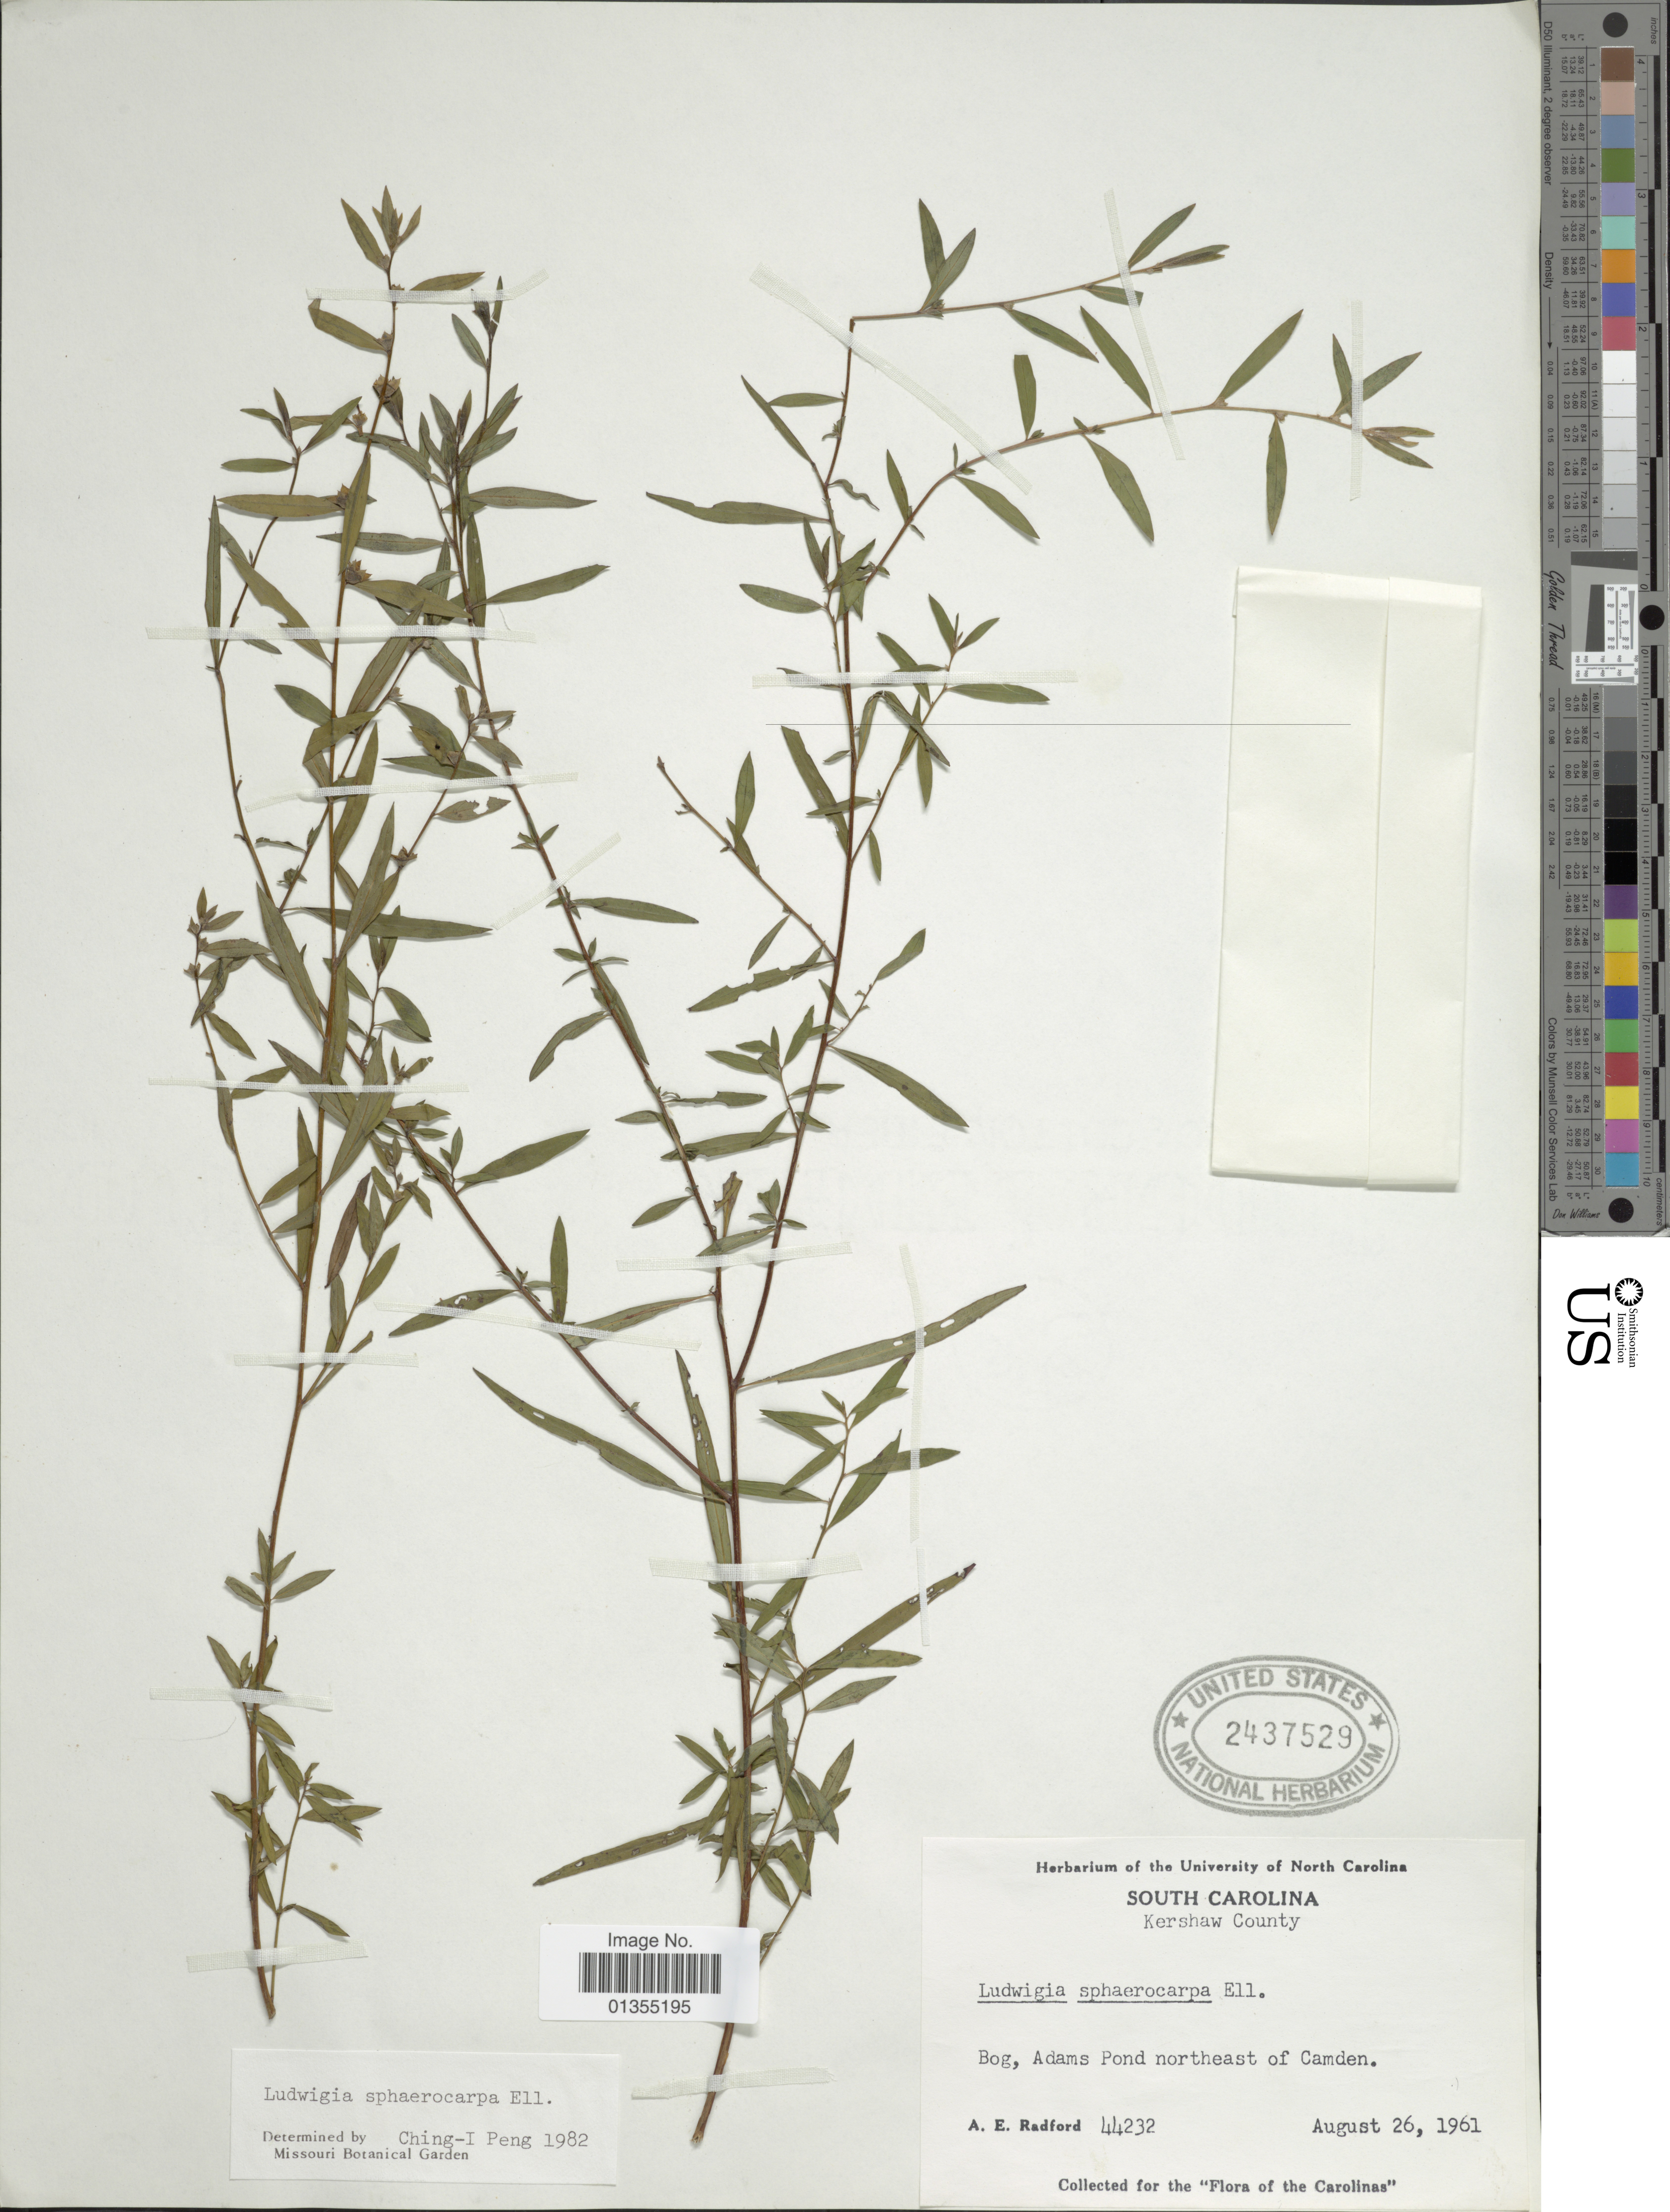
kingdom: Plantae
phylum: Tracheophyta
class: Magnoliopsida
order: Myrtales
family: Onagraceae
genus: Ludwigia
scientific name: Ludwigia sphaerocarpa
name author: Elliott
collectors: A. E. Radford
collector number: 44232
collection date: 1961-08-26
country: United States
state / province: South Carolina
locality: Kershaw County. Bog, Adams Pond northeast of Camden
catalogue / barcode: US 2437529